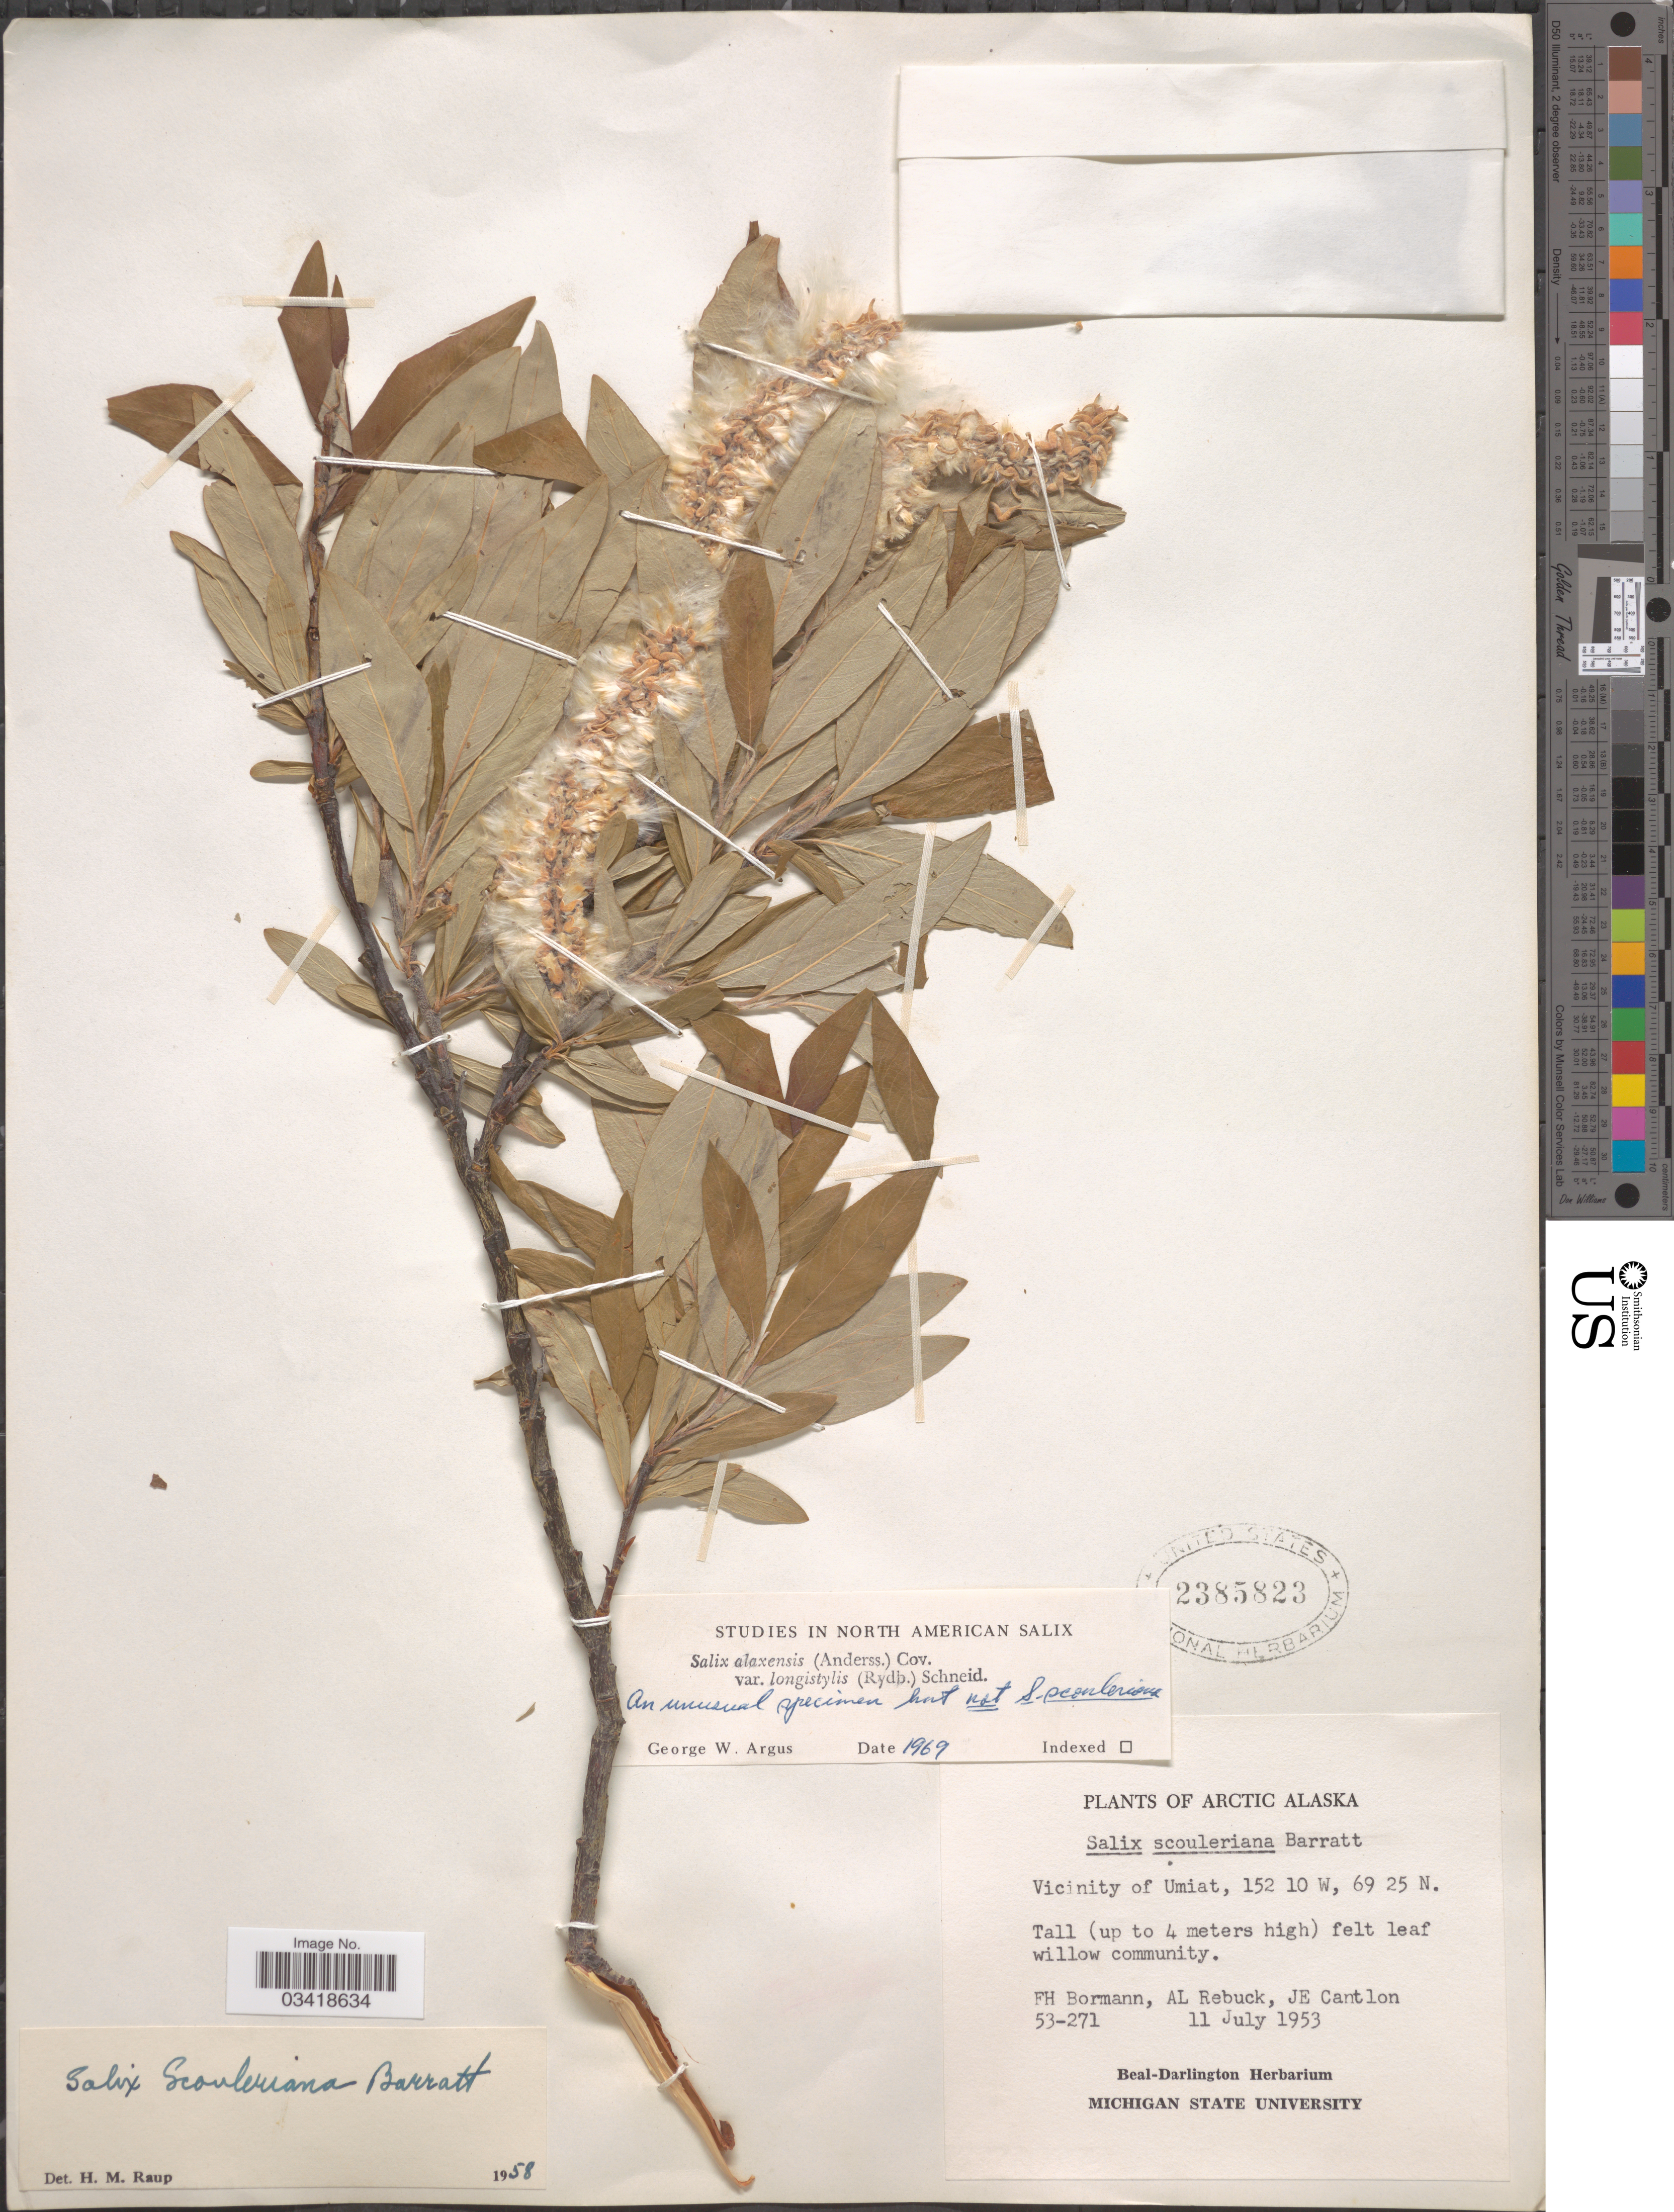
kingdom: Plantae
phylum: Tracheophyta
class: Magnoliopsida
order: Malpighiales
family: Salicaceae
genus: Salix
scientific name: Salix alaxensis var. longistylis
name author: (Rydb.) C.K. Schneid.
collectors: F. Bormann, A. Rebuck & J. Cantlon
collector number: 53-271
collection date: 1953-07-11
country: United States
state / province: Alaska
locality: Arctic Alaska. Vicinity of Umiat.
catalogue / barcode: US 2385823